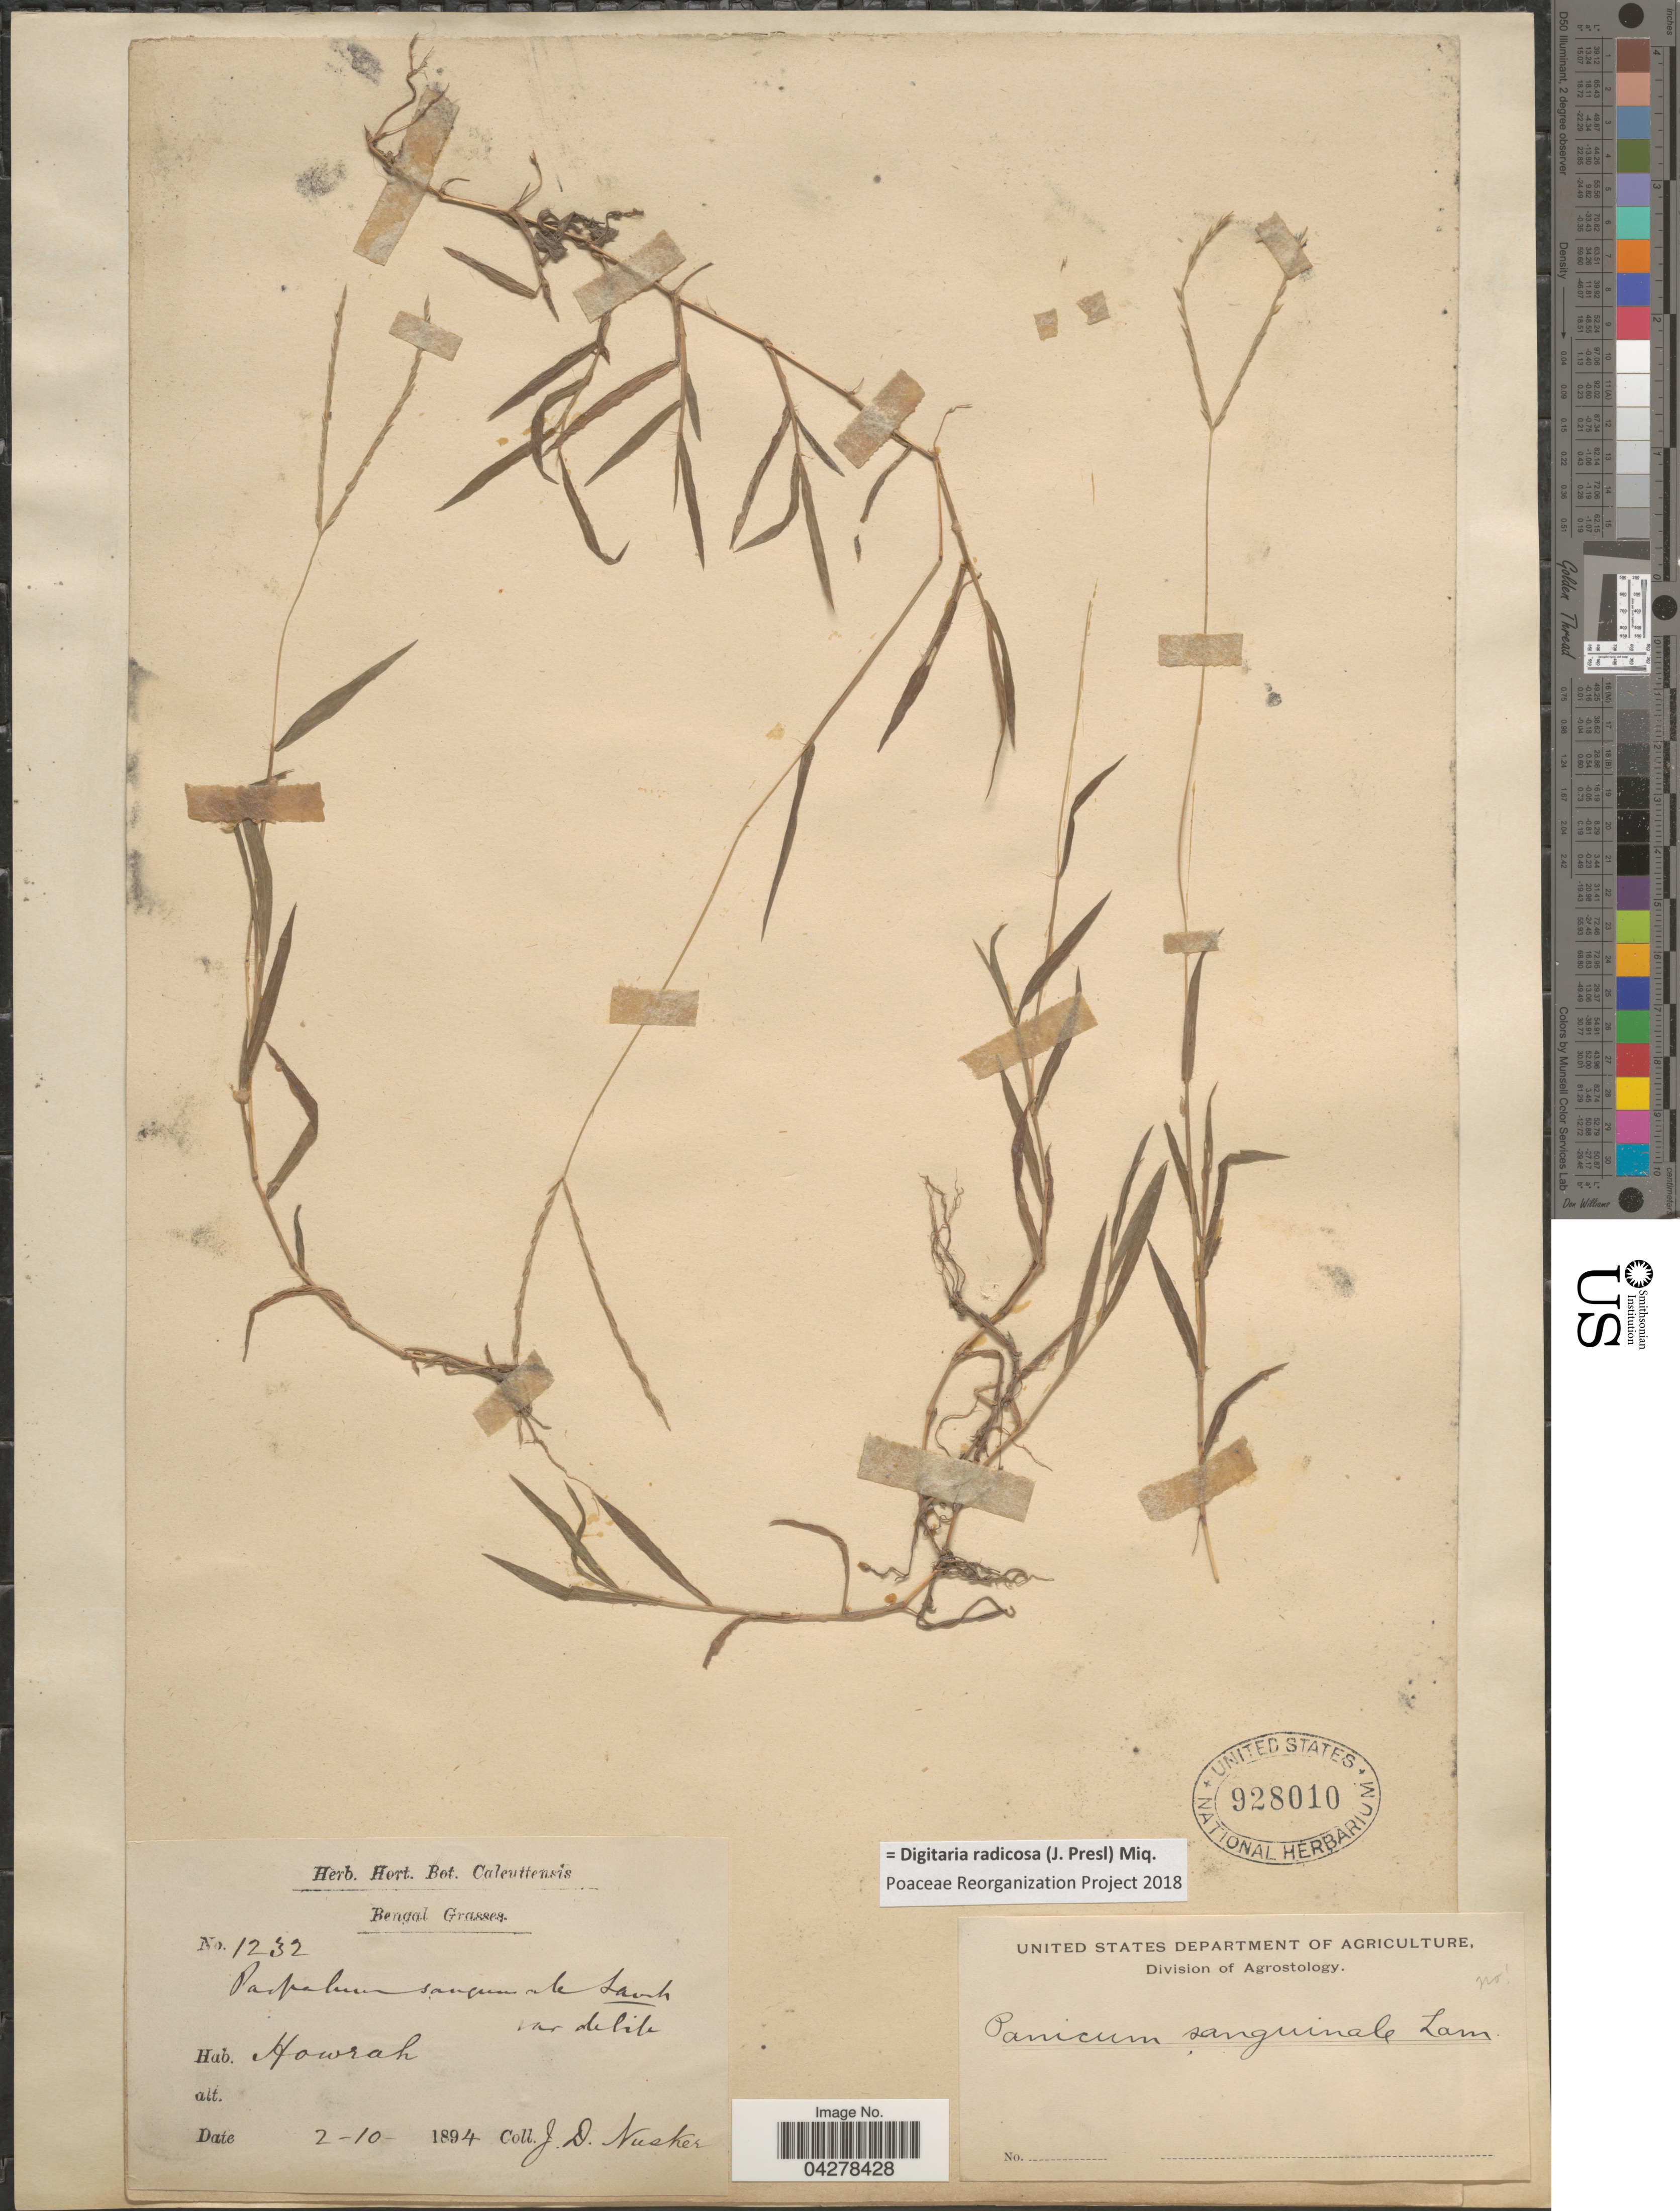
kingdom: Plantae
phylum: Tracheophyta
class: Liliopsida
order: Poales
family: Poaceae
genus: Digitaria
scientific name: Digitaria radicosa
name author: (J. Presl) Miq.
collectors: J. D. Nusker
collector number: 1232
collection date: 1894-10-02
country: India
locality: Bengal. Howrah.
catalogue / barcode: US 928010